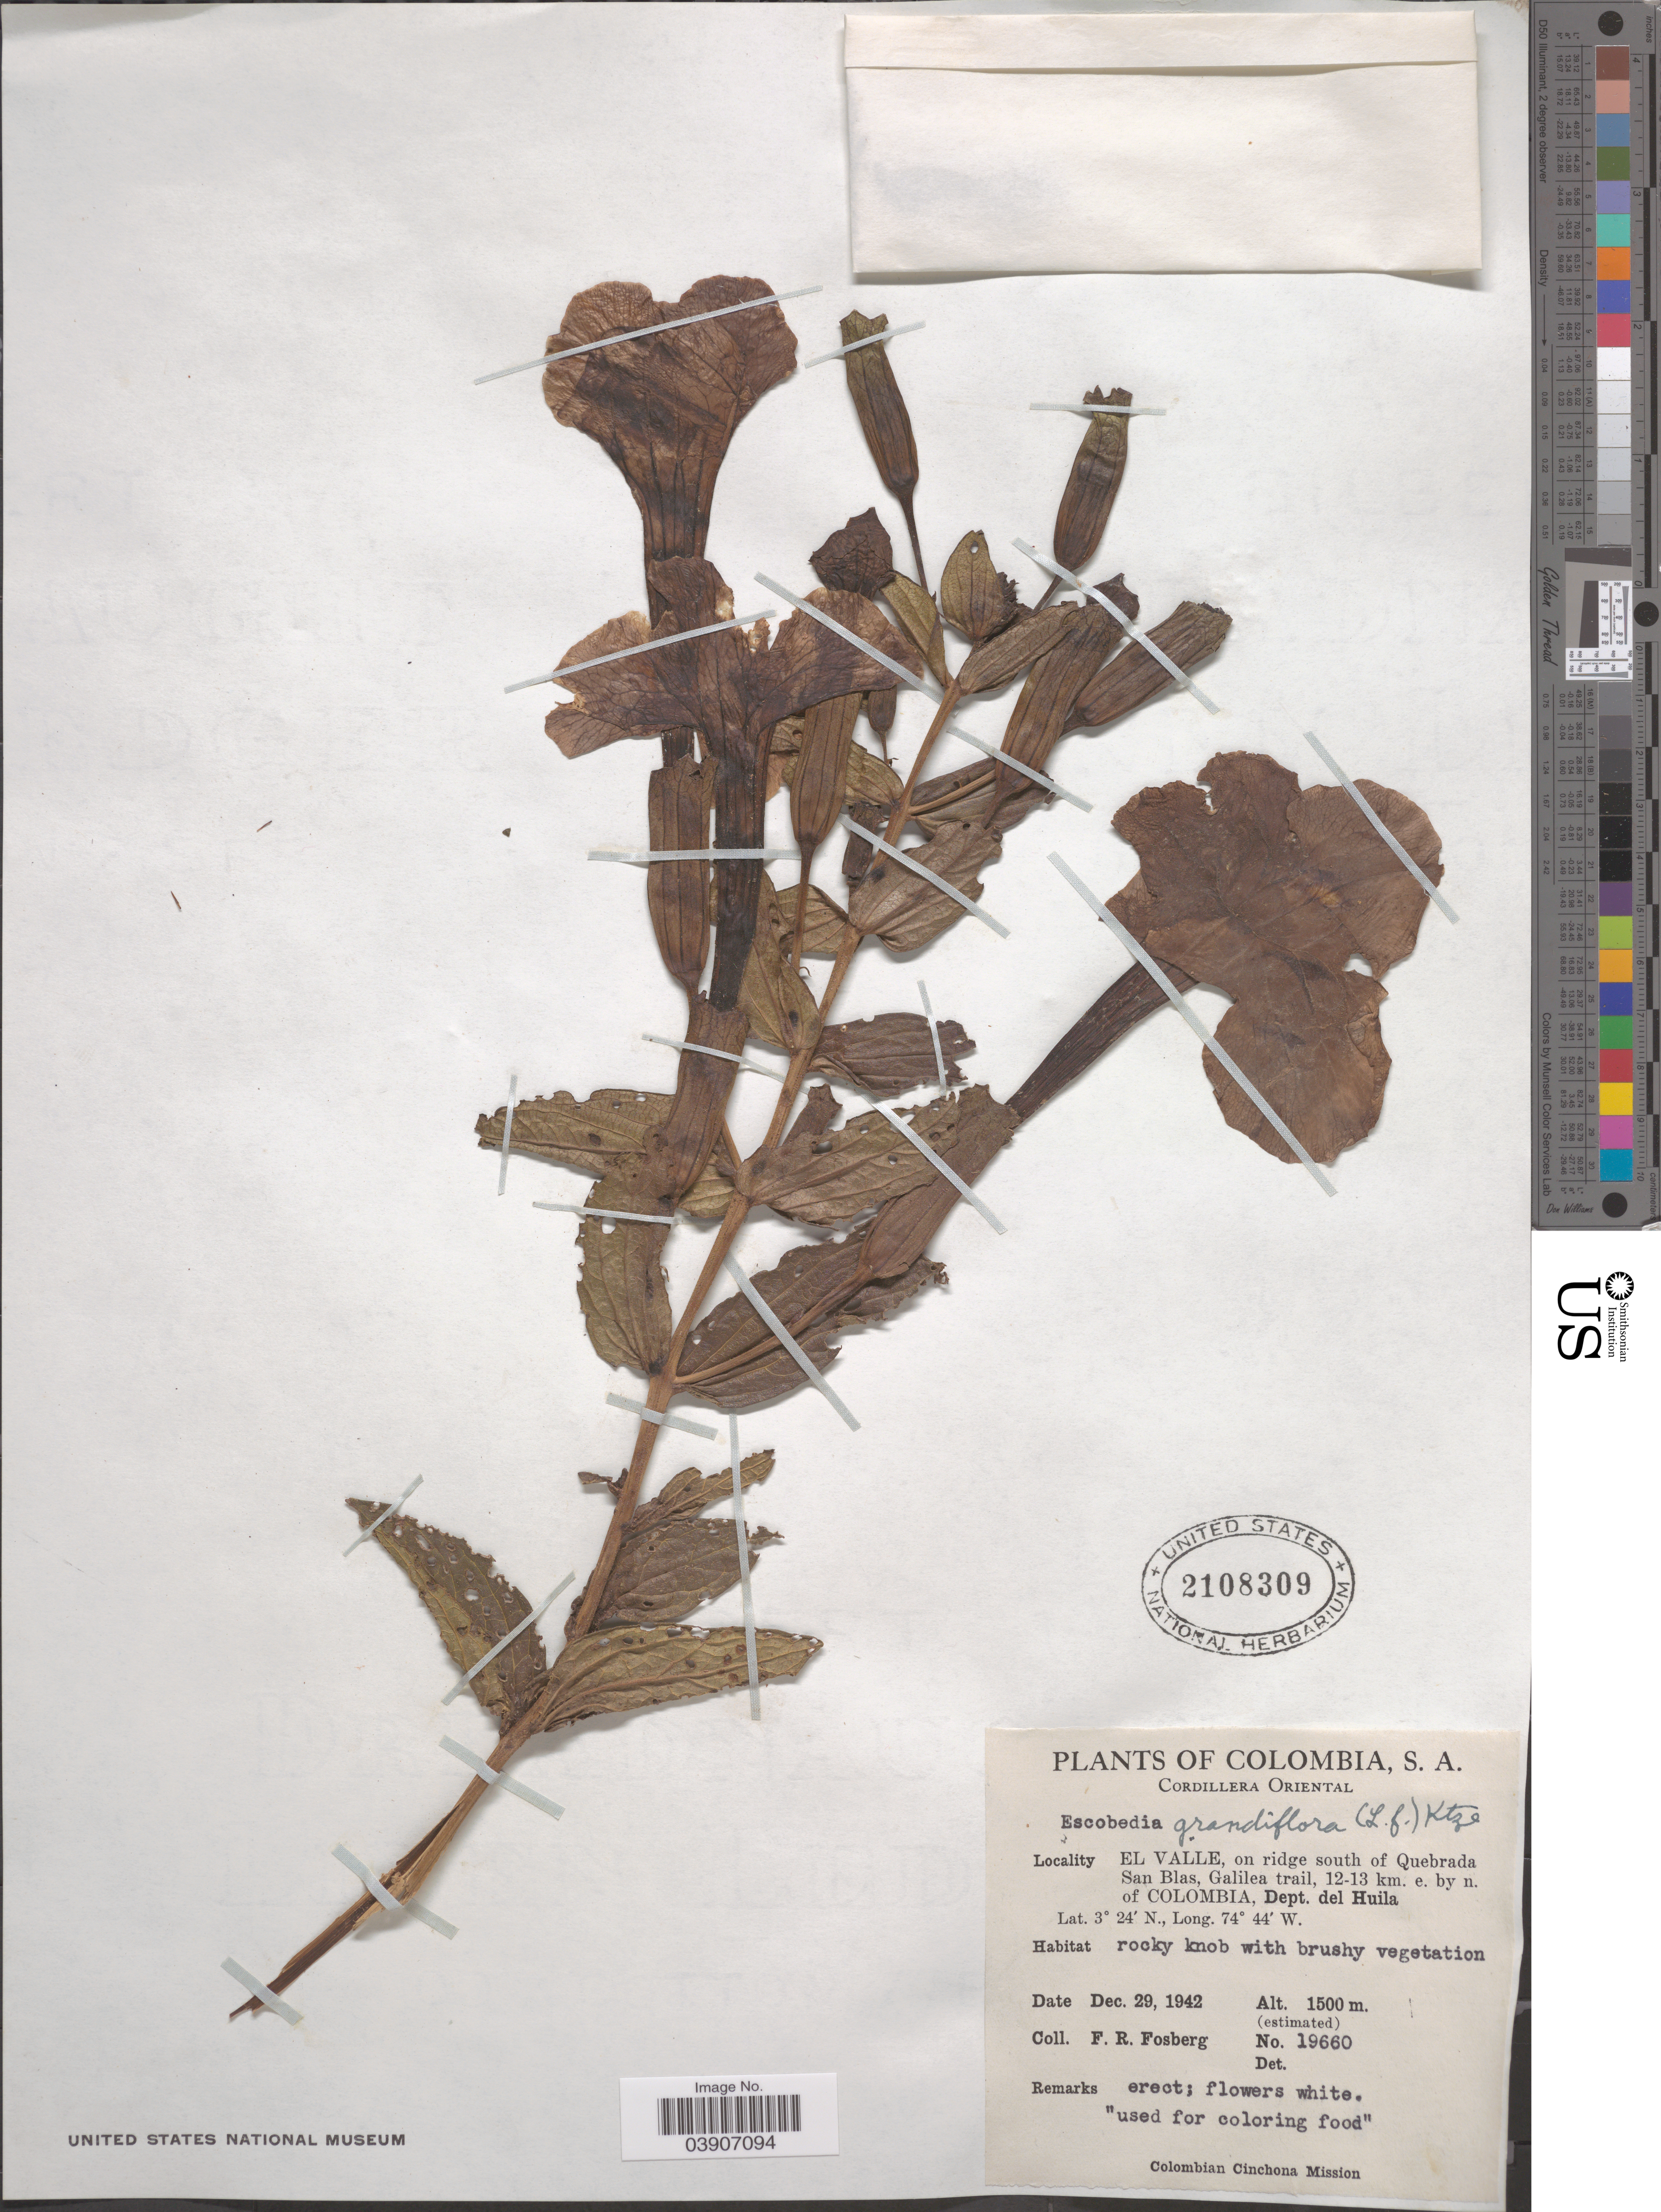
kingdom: Plantae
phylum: Tracheophyta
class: Magnoliopsida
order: Lamiales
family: Orobanchaceae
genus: Escobedia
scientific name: Escobedia grandiflora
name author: (L. f.) Kuntze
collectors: F. R. Fosberg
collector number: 19660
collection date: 1942-12-29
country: Colombia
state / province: Huila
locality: Cordillera Oriental. El Valle, on ridge south of Quebrada San Blas, Galilea trail, 12-13 km. e. by n. of Colombia, Dept. del Huila.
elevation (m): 1500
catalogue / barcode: US 2108309